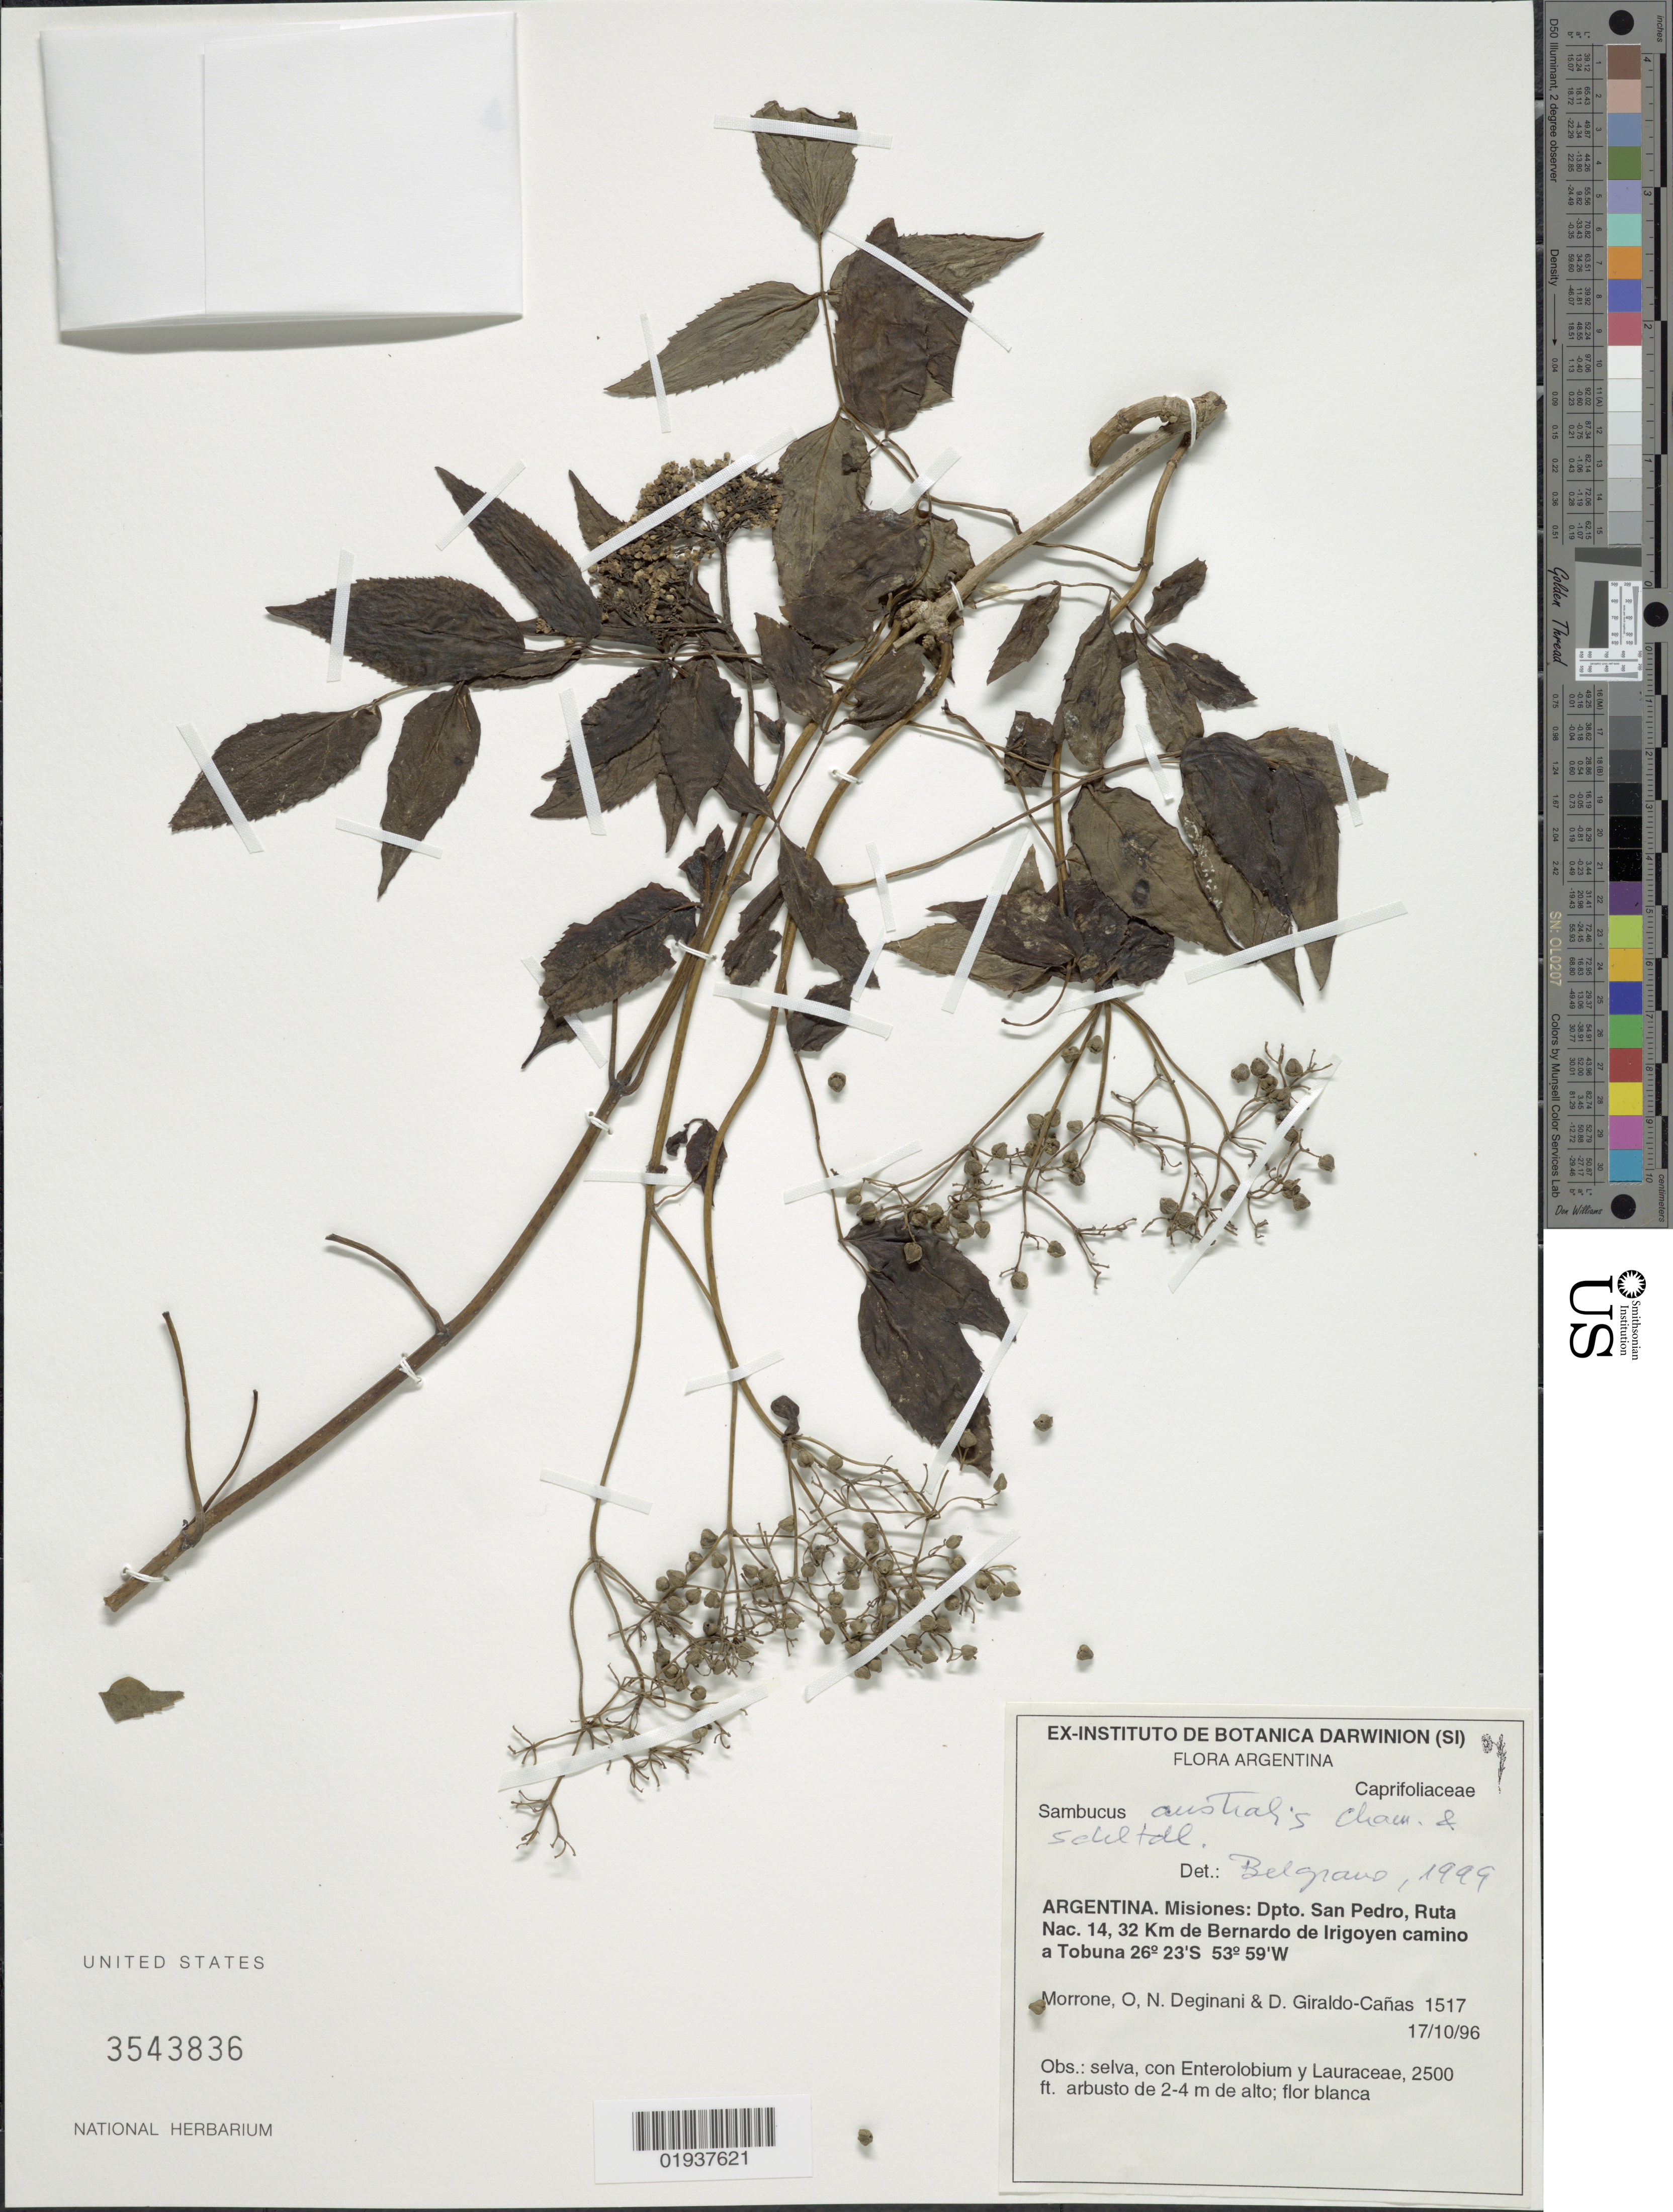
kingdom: Plantae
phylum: Tracheophyta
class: Magnoliopsida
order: Dipsacales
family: Viburnaceae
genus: Sambucus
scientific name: Sambucus australis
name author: Cham. & Schltdl.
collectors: O. N. Morrone, N. Deginani & D. Giraldo-Cañas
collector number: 1517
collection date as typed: Transcribed d/m/y: 17/10/96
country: Argentina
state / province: Misiones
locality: Dpto. San Pedro, Ruta Nac. 14, 32 Km de Bernardo de Irigoyen camino a Tobuna.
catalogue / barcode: US 3543836